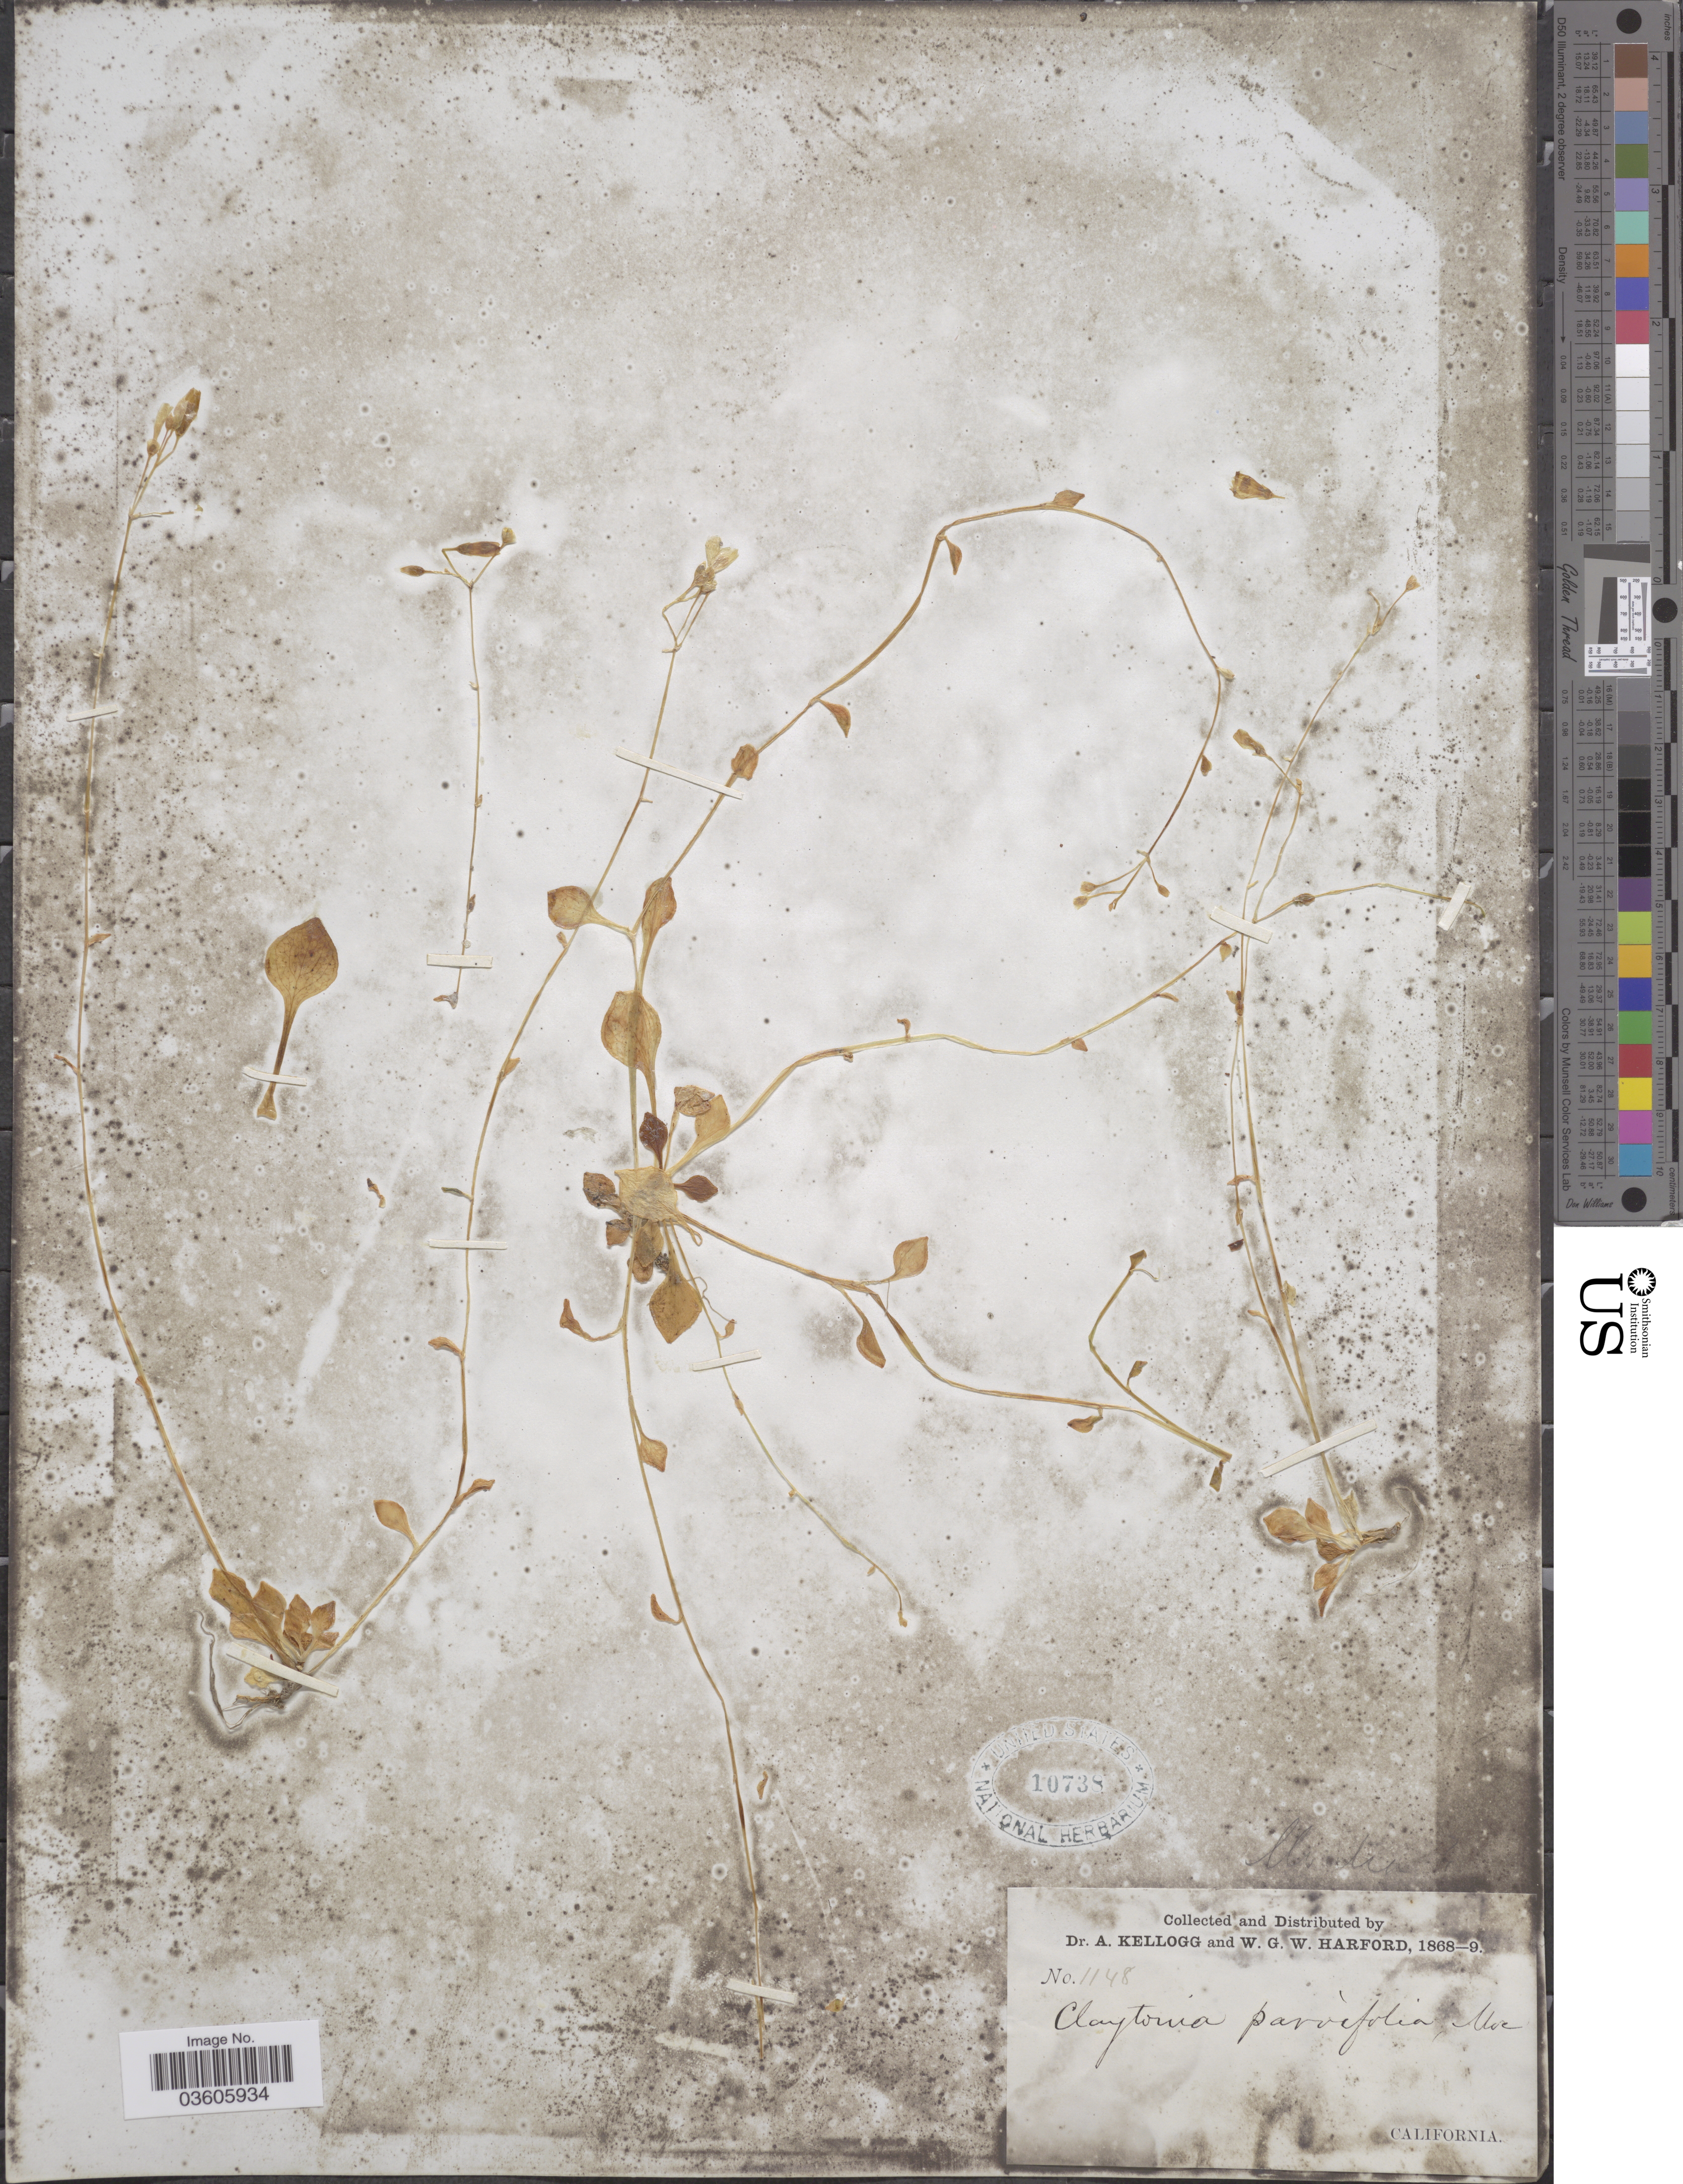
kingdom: Plantae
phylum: Tracheophyta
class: Magnoliopsida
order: Caryophyllales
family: Montiaceae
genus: Montia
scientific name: Montia parvifolia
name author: (Moc. ex DC.) Greene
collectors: A. Kellog & W. G. W. Harford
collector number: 1148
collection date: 1868/1869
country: United States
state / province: California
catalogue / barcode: US 10738